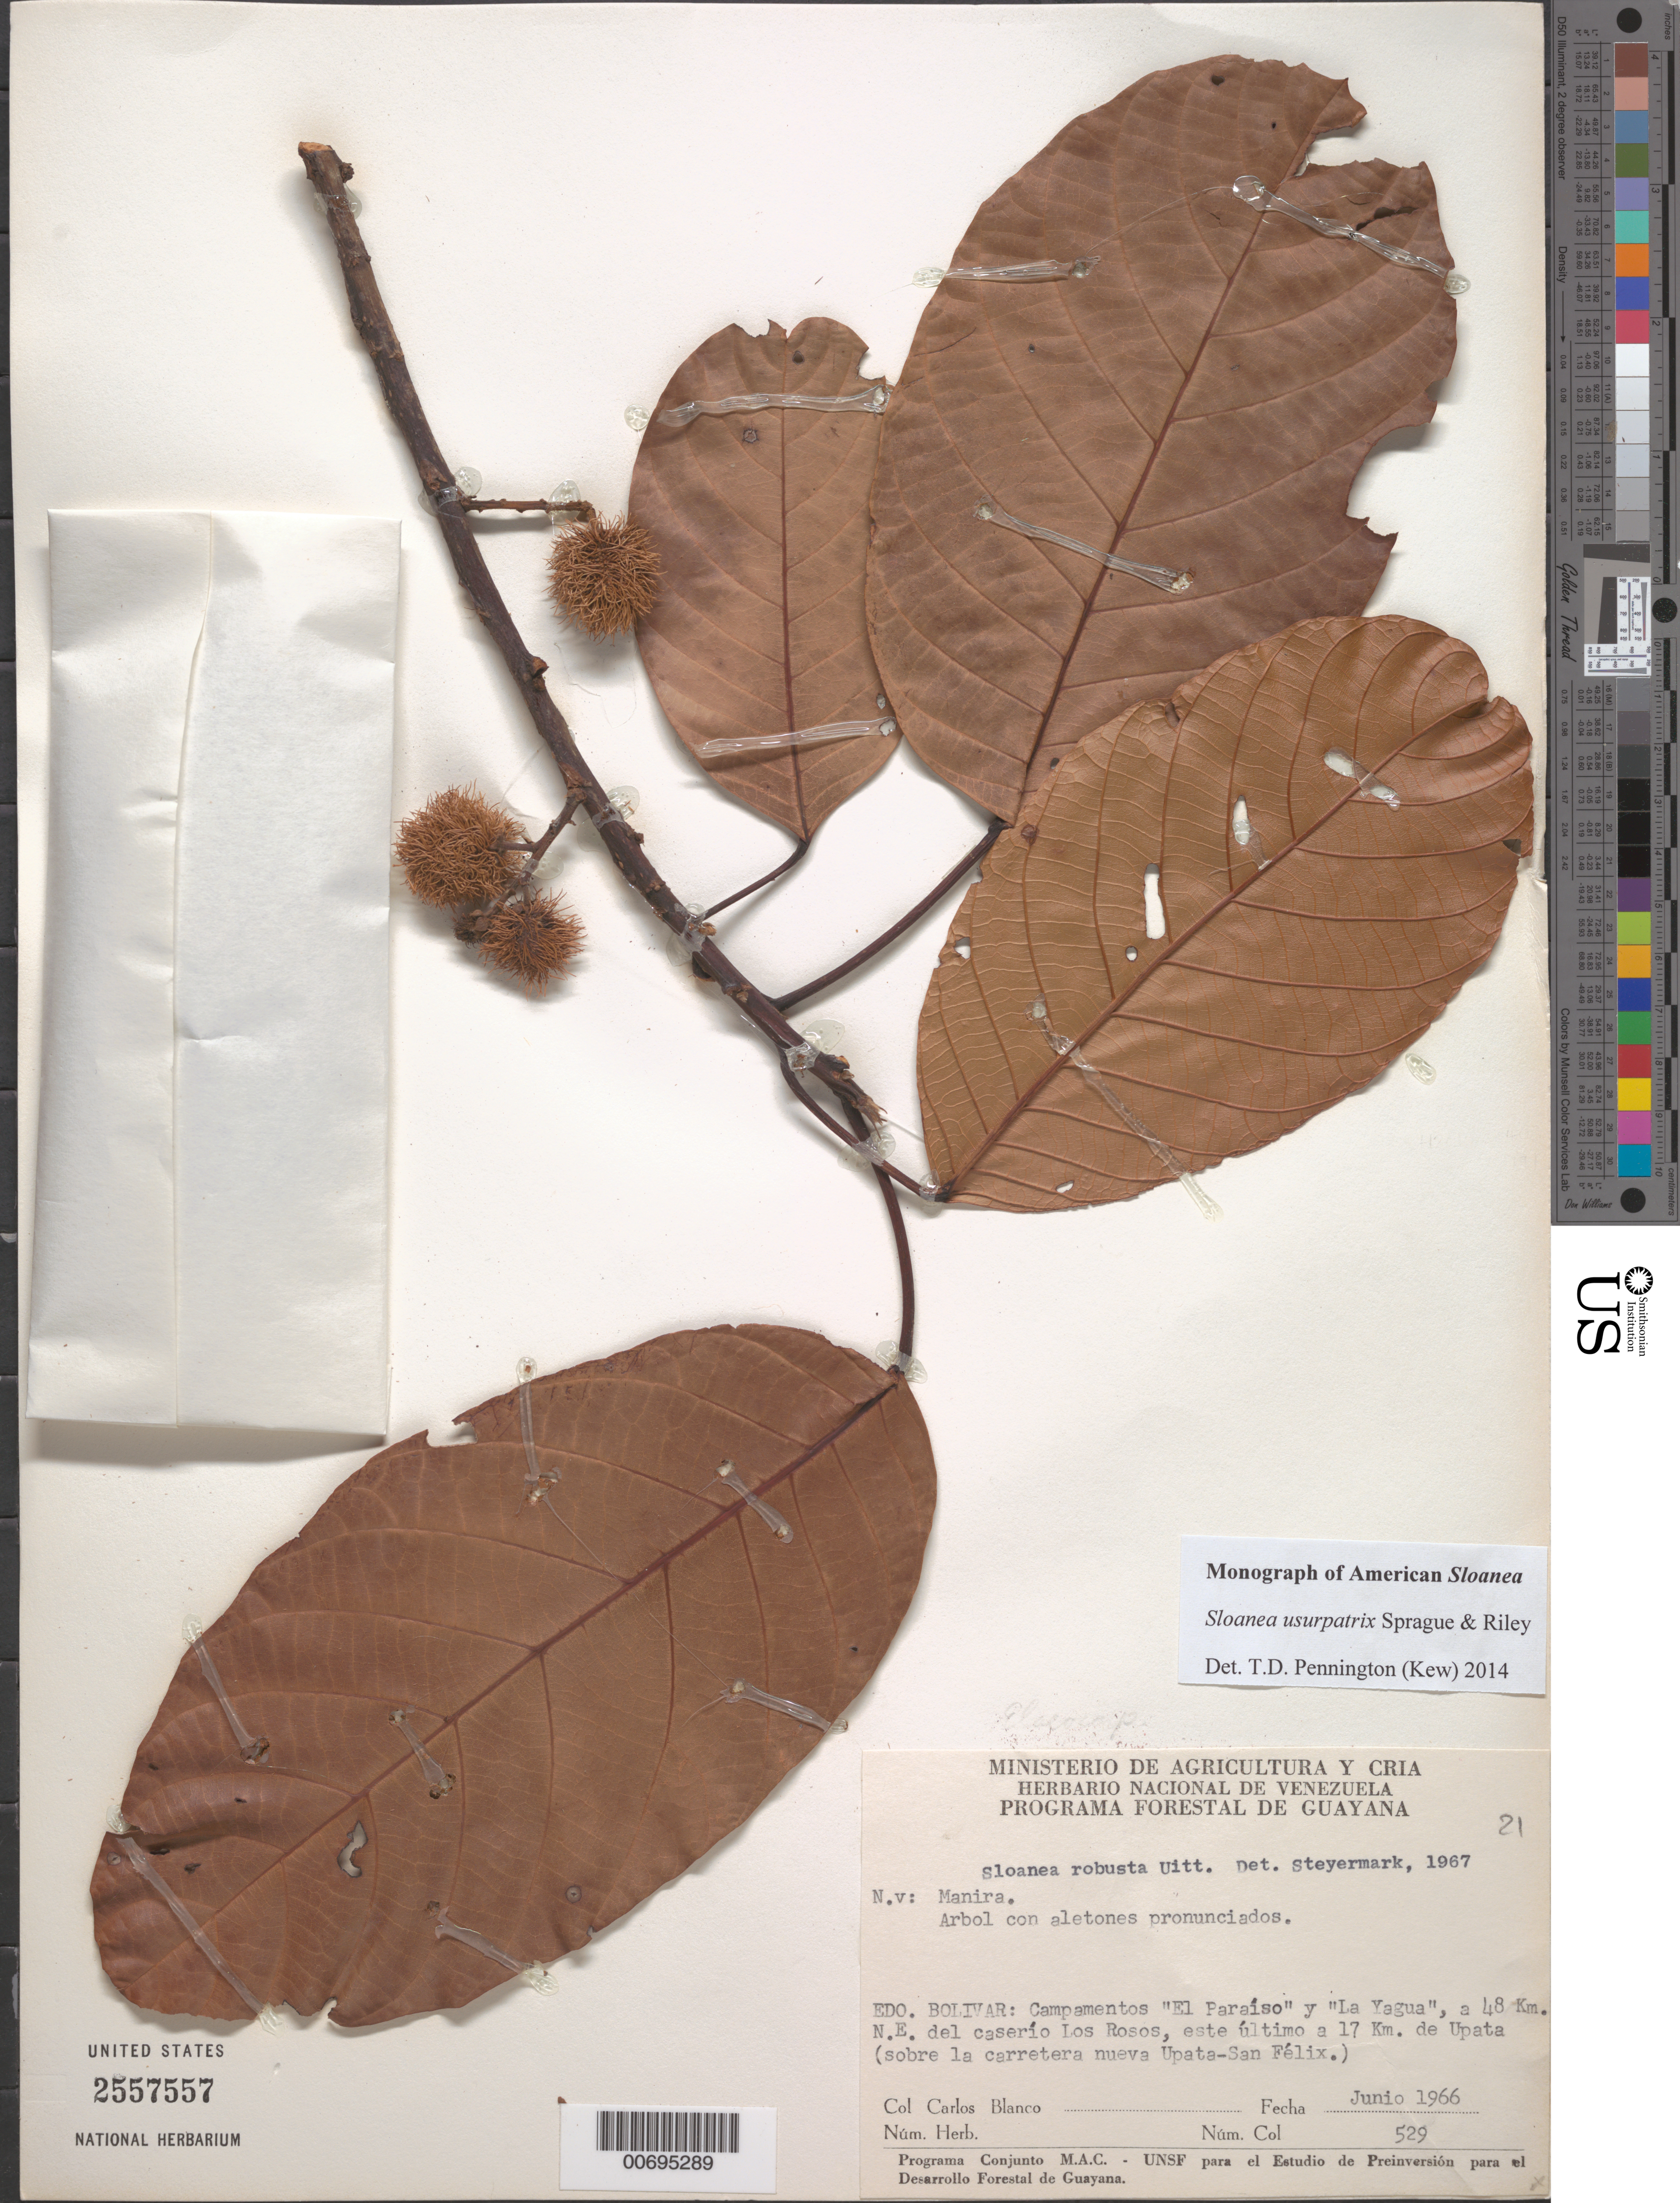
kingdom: Plantae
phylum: Tracheophyta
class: Magnoliopsida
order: Oxalidales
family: Elaeocarpaceae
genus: Sloanea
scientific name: Sloanea usurpatrix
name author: Sprague & L. Riley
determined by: Pennington, T. D., (K)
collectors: C. A. Blanco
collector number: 529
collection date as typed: Jun-66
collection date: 1966-06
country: Venezuela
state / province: Bolívar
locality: Campamentos "El Paraiso" y "La Yagua", 48 km NE del caserío Los Rosos, 17 km E de Upata (sobre la carretera neuva Upata-San Felix)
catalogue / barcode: US 2557557